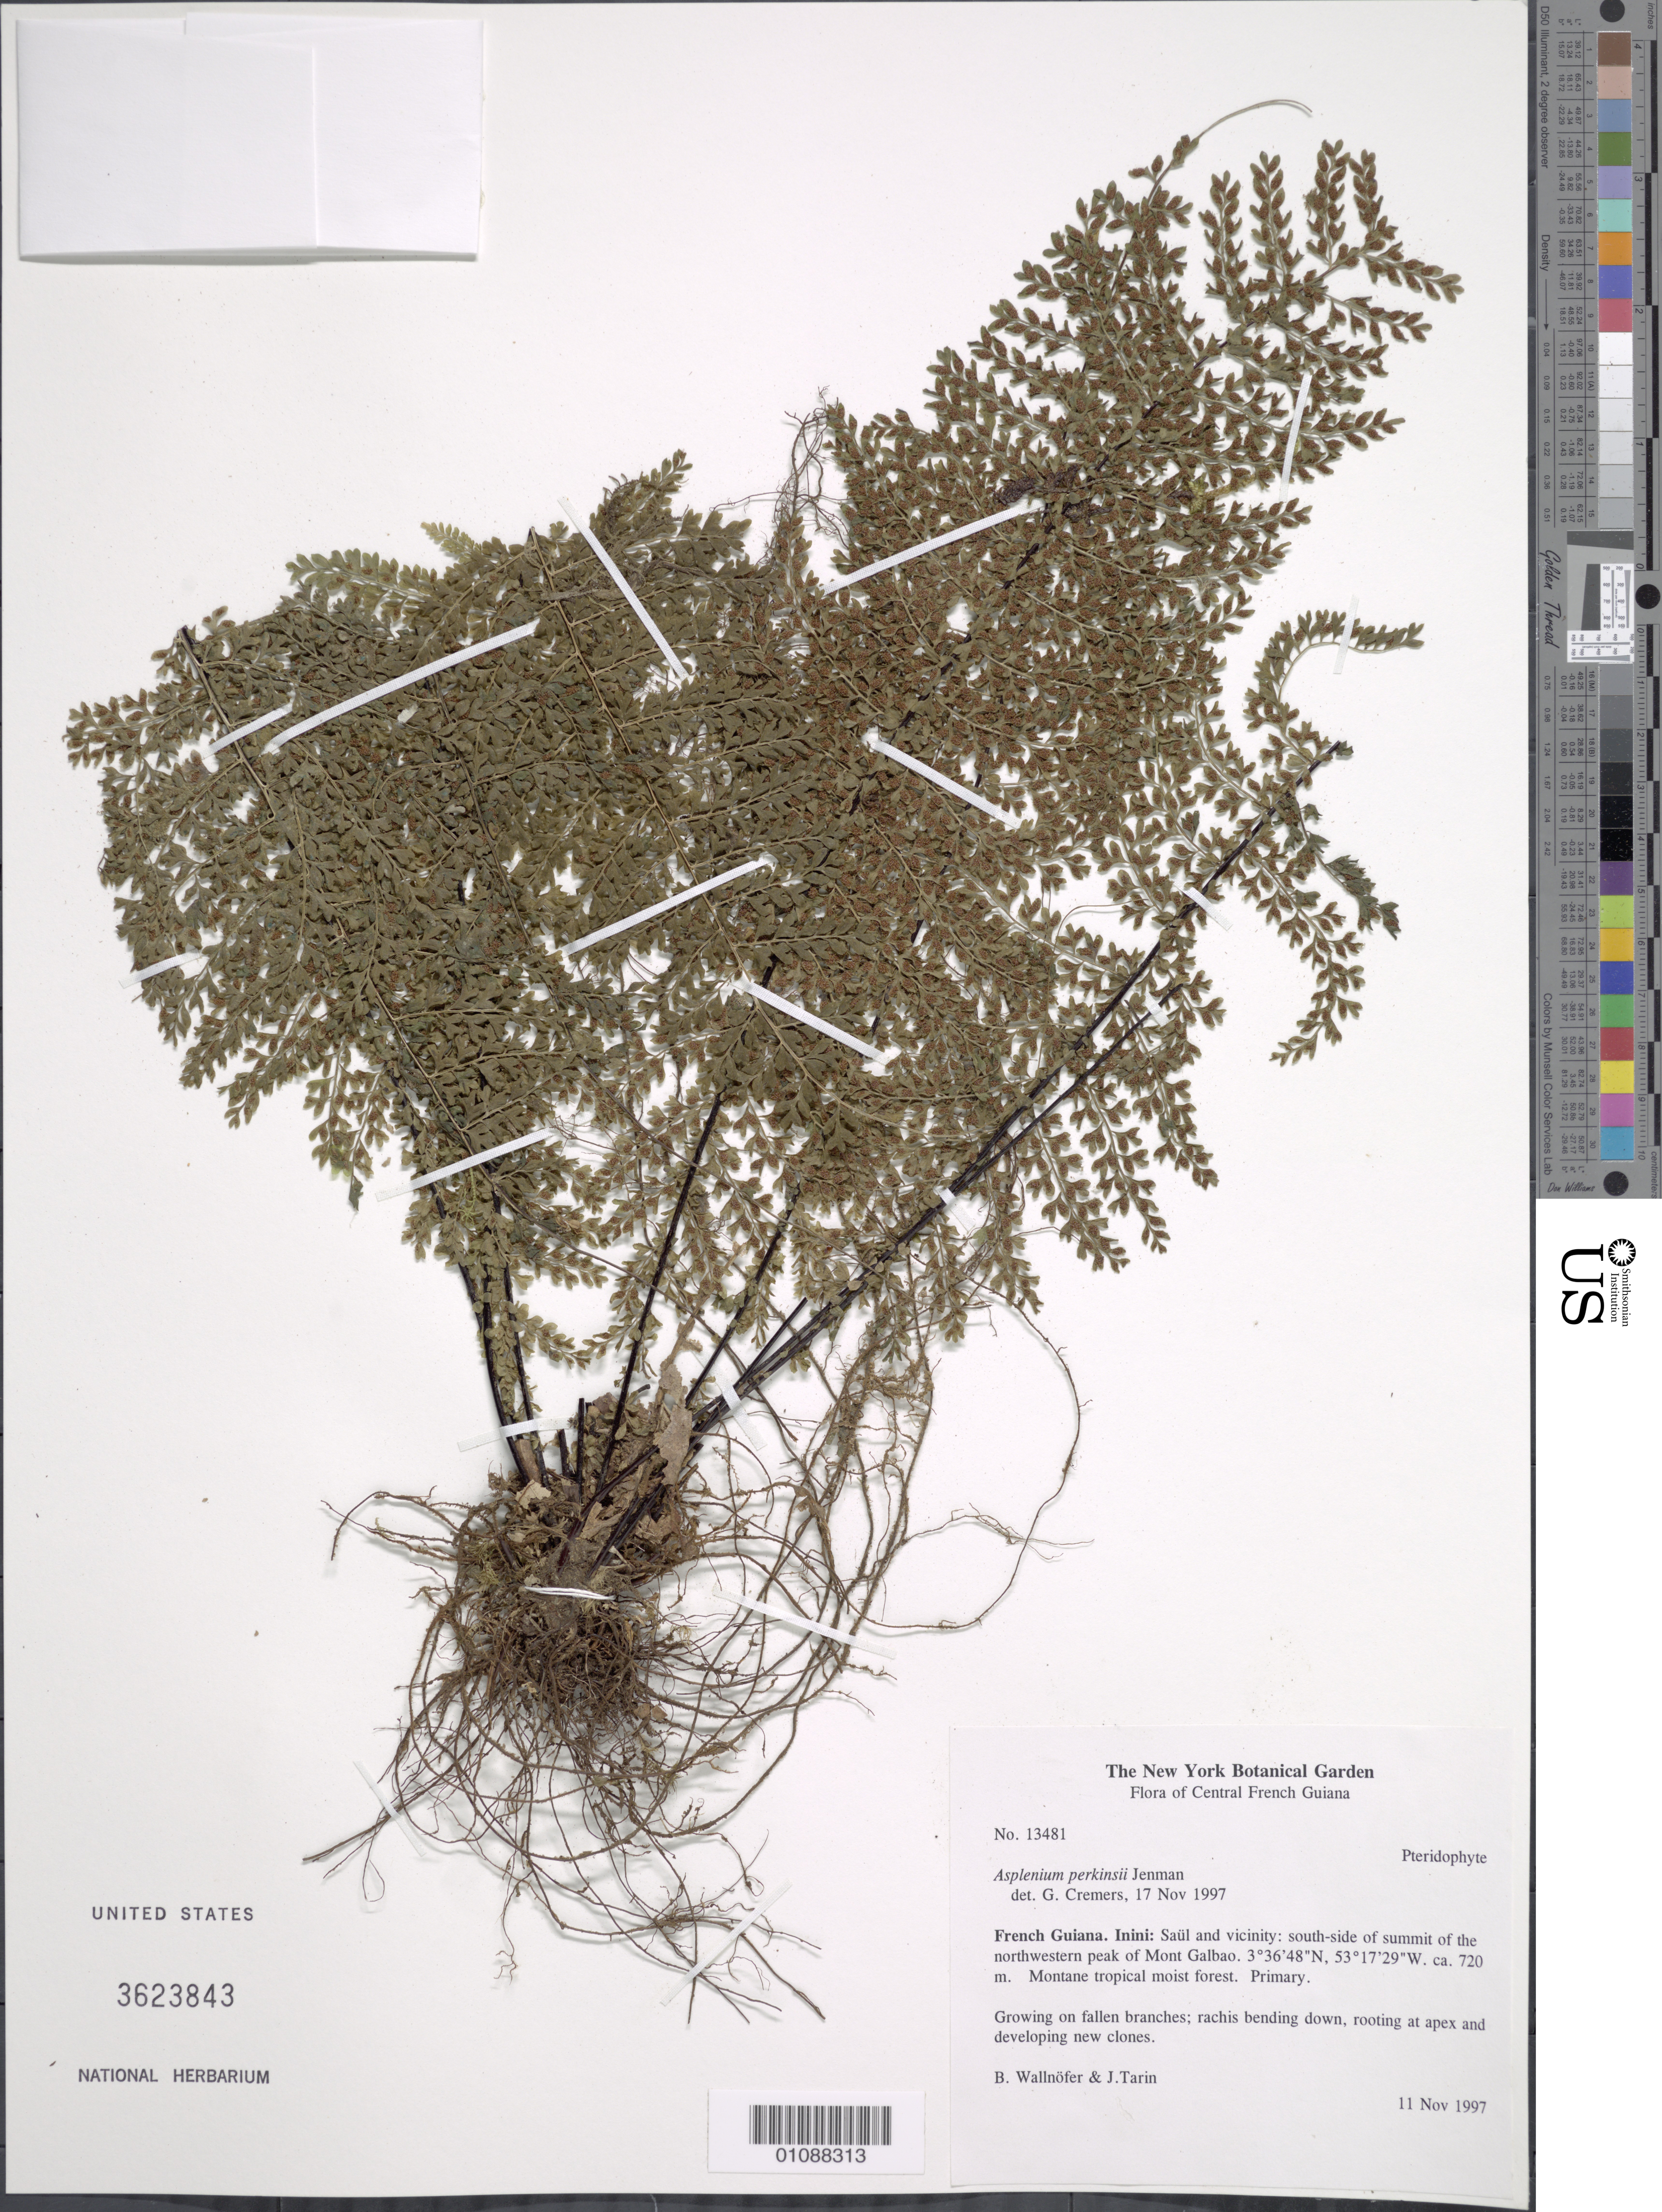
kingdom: Plantae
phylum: Tracheophyta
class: Polypodiopsida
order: Polypodiales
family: Aspleniaceae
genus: Asplenium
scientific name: Asplenium rutaceum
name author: (Willd.) Mett.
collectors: B. Wallnöfer & J. Tarin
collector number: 13481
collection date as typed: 11-Nov-97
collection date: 1997-11-11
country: French Guiana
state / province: Saint-Laurent-du-Maroni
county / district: Saül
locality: Inini: Saül and vicinity, south-side of summit of the northwestern peak of Mont Galbao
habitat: Montane tropical moist forest; primary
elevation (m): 720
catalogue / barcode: US 3623843